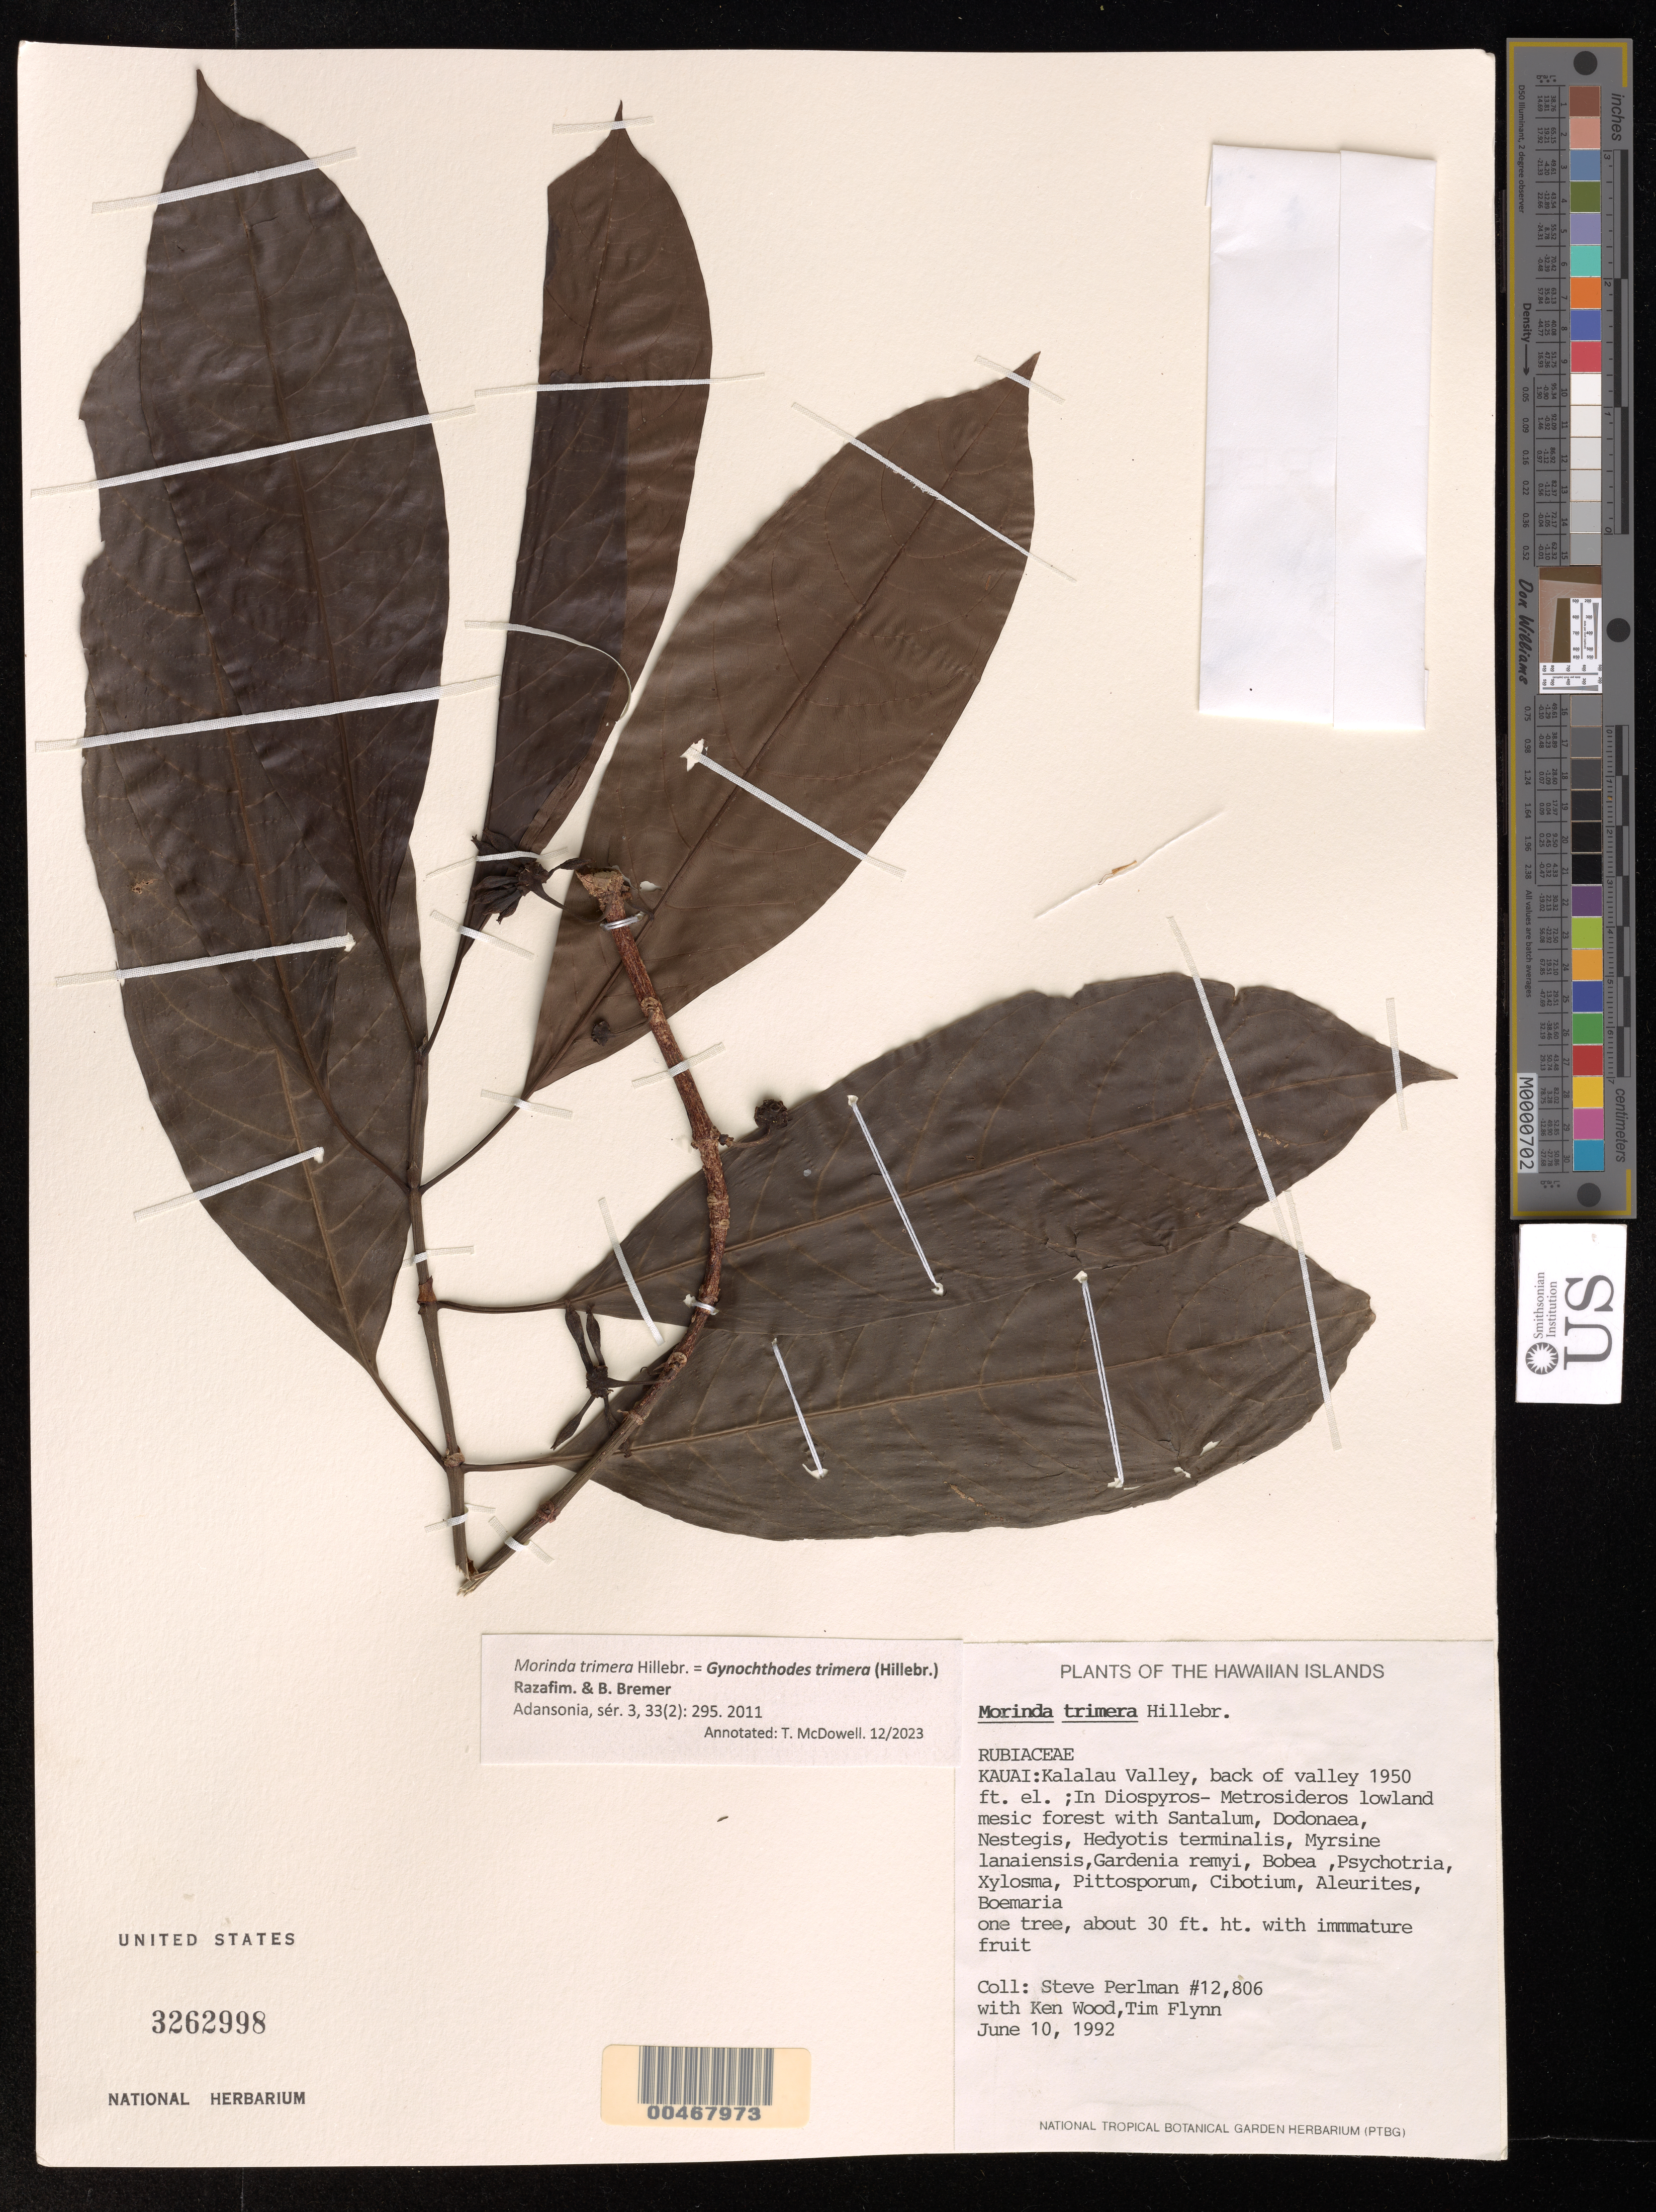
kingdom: Plantae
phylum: Tracheophyta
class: Magnoliopsida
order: Gentianales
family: Rubiaceae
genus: Gynochthodes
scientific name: Gynochthodes trimera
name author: (Hillebr.) Razafim. & B. Bremer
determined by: McDowell, T.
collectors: S. P. Perlman, K. Wood & T. W. Flynn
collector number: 12806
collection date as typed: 10 Jun 1992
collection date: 1992-06-10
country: United States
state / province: Hawaii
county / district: Kauai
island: Kaua'i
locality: Kalalau Valley, back of valley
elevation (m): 594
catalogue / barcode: US 3262998